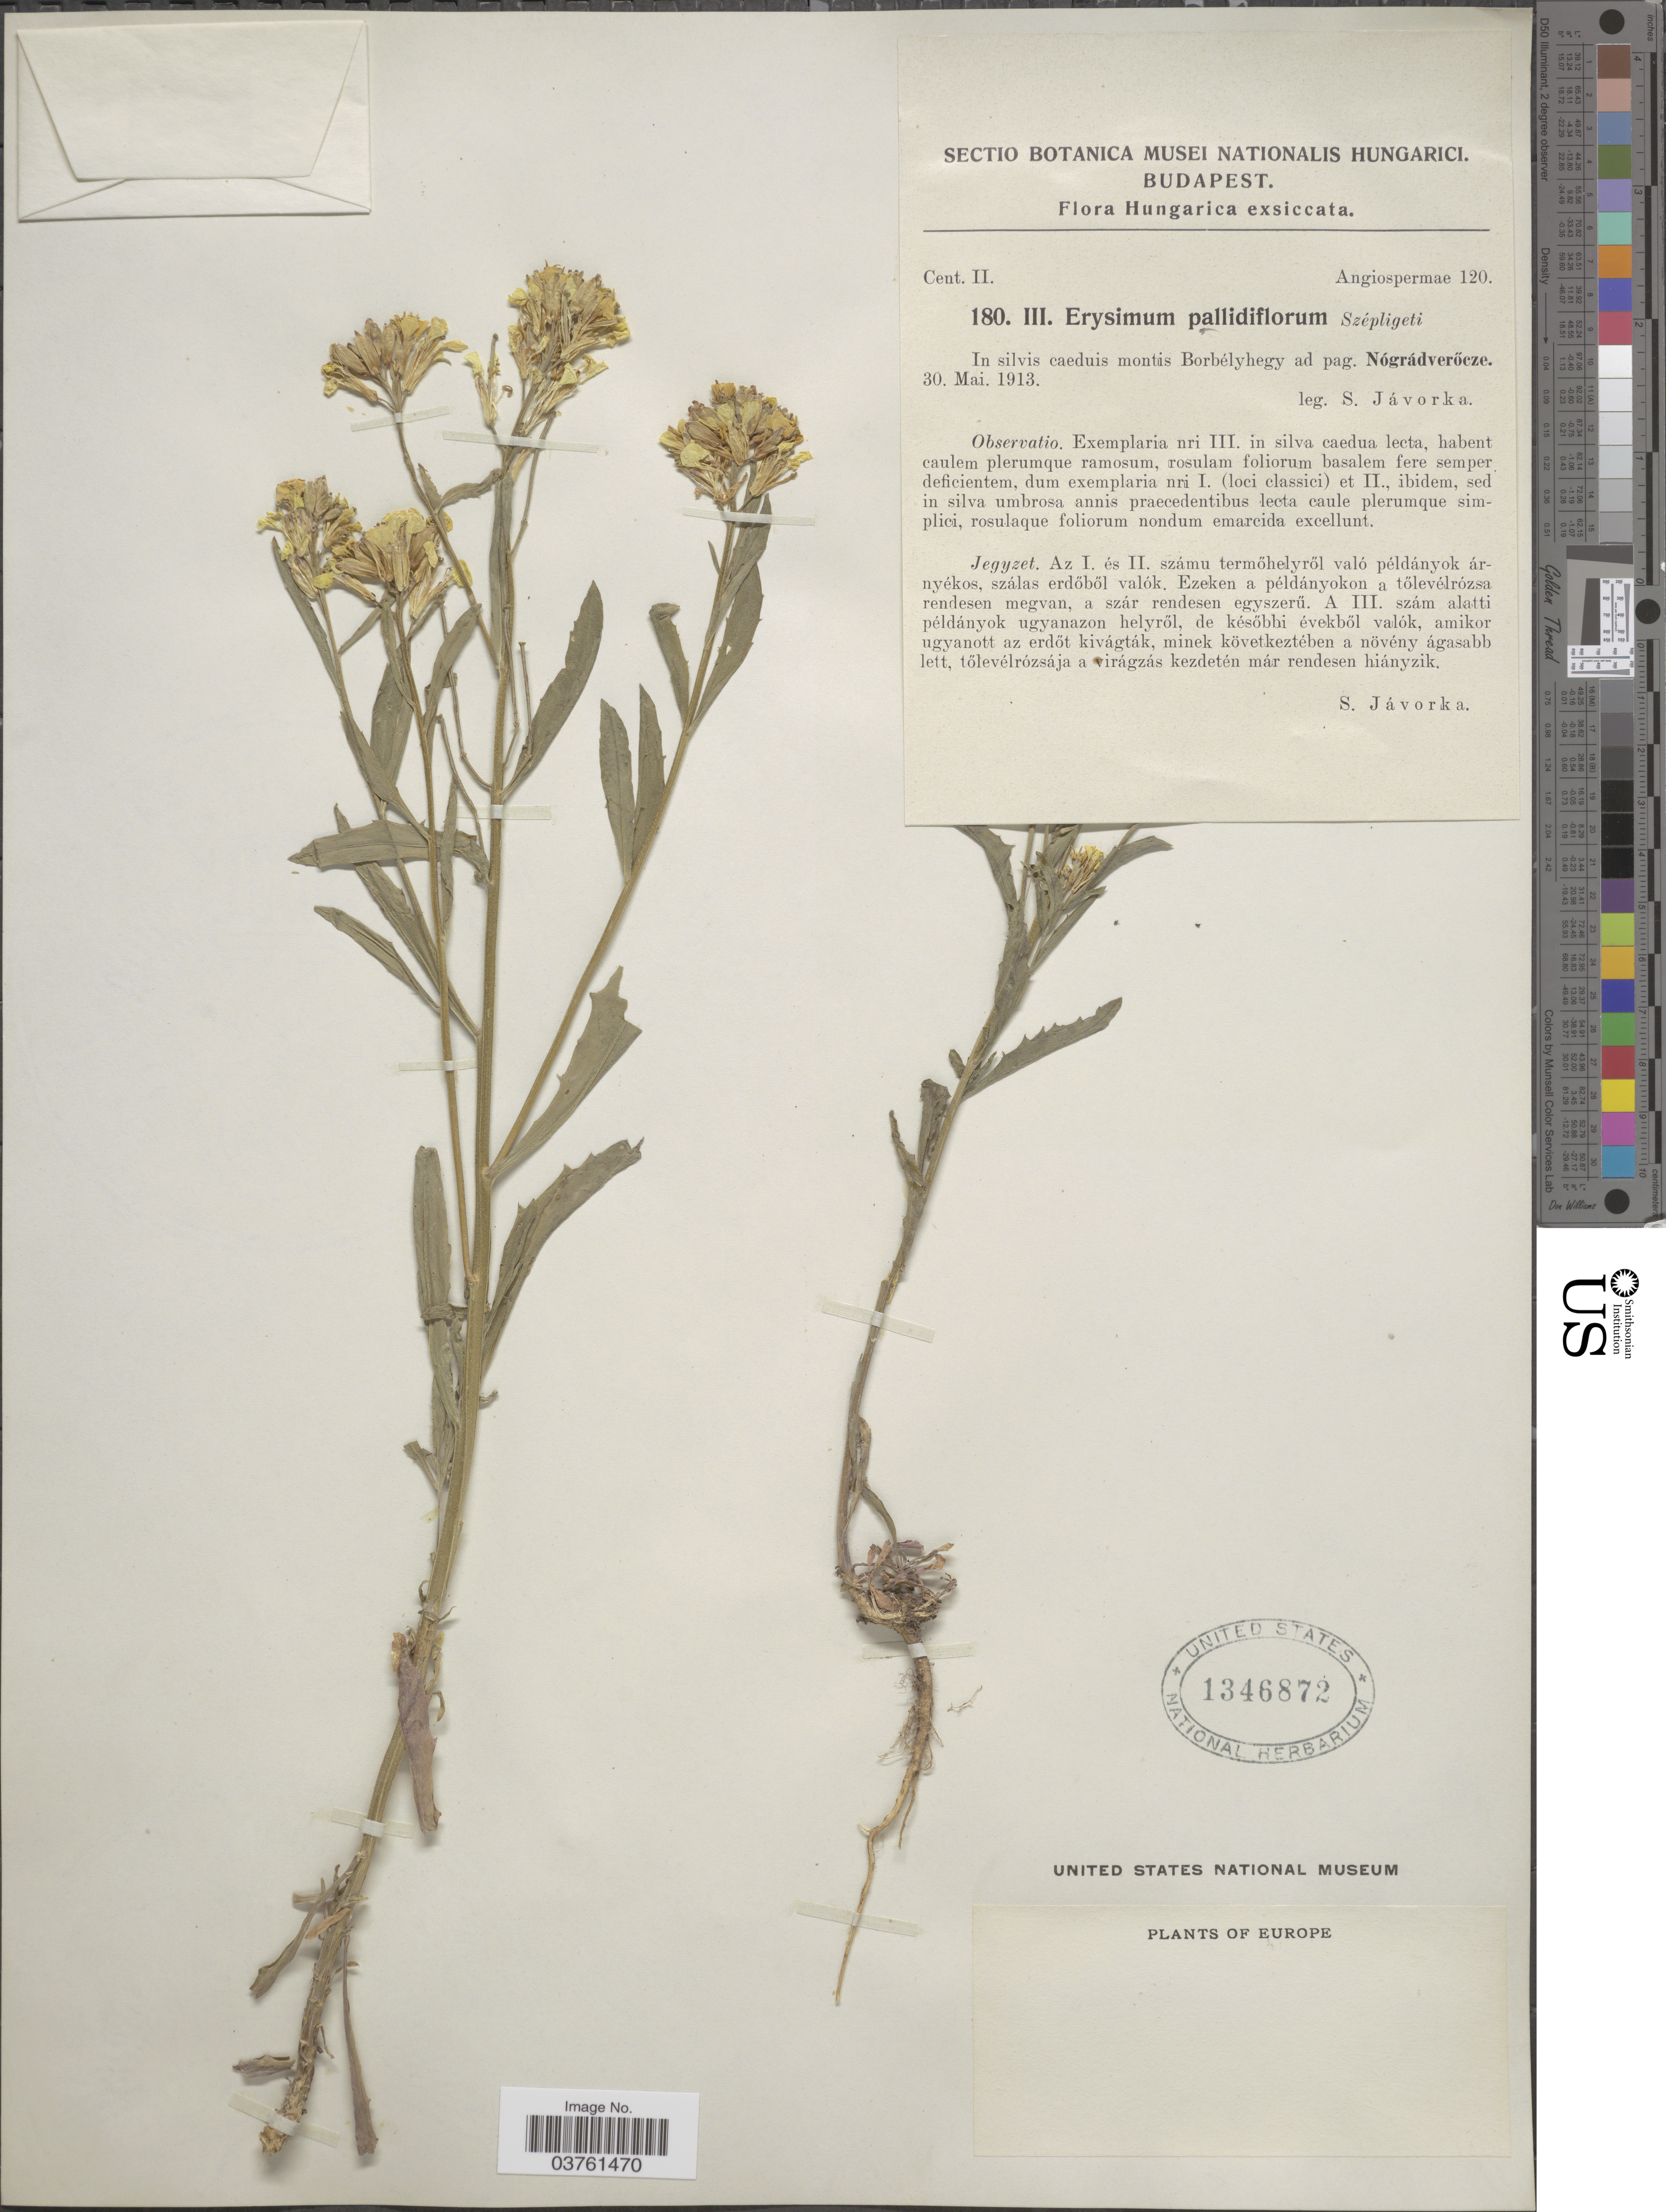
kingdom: Plantae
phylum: Tracheophyta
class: Magnoliopsida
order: Brassicales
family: Brassicaceae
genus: Erysimum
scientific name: Erysimum pallidiflorum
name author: Jáv.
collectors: S. Javorka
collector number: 180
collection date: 1913-05-30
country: Hungary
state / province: Budapest, Capital District of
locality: In silvis caeduis montis Borbélyhegy ad pag. Nógrádveröcze.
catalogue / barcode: US 1346872